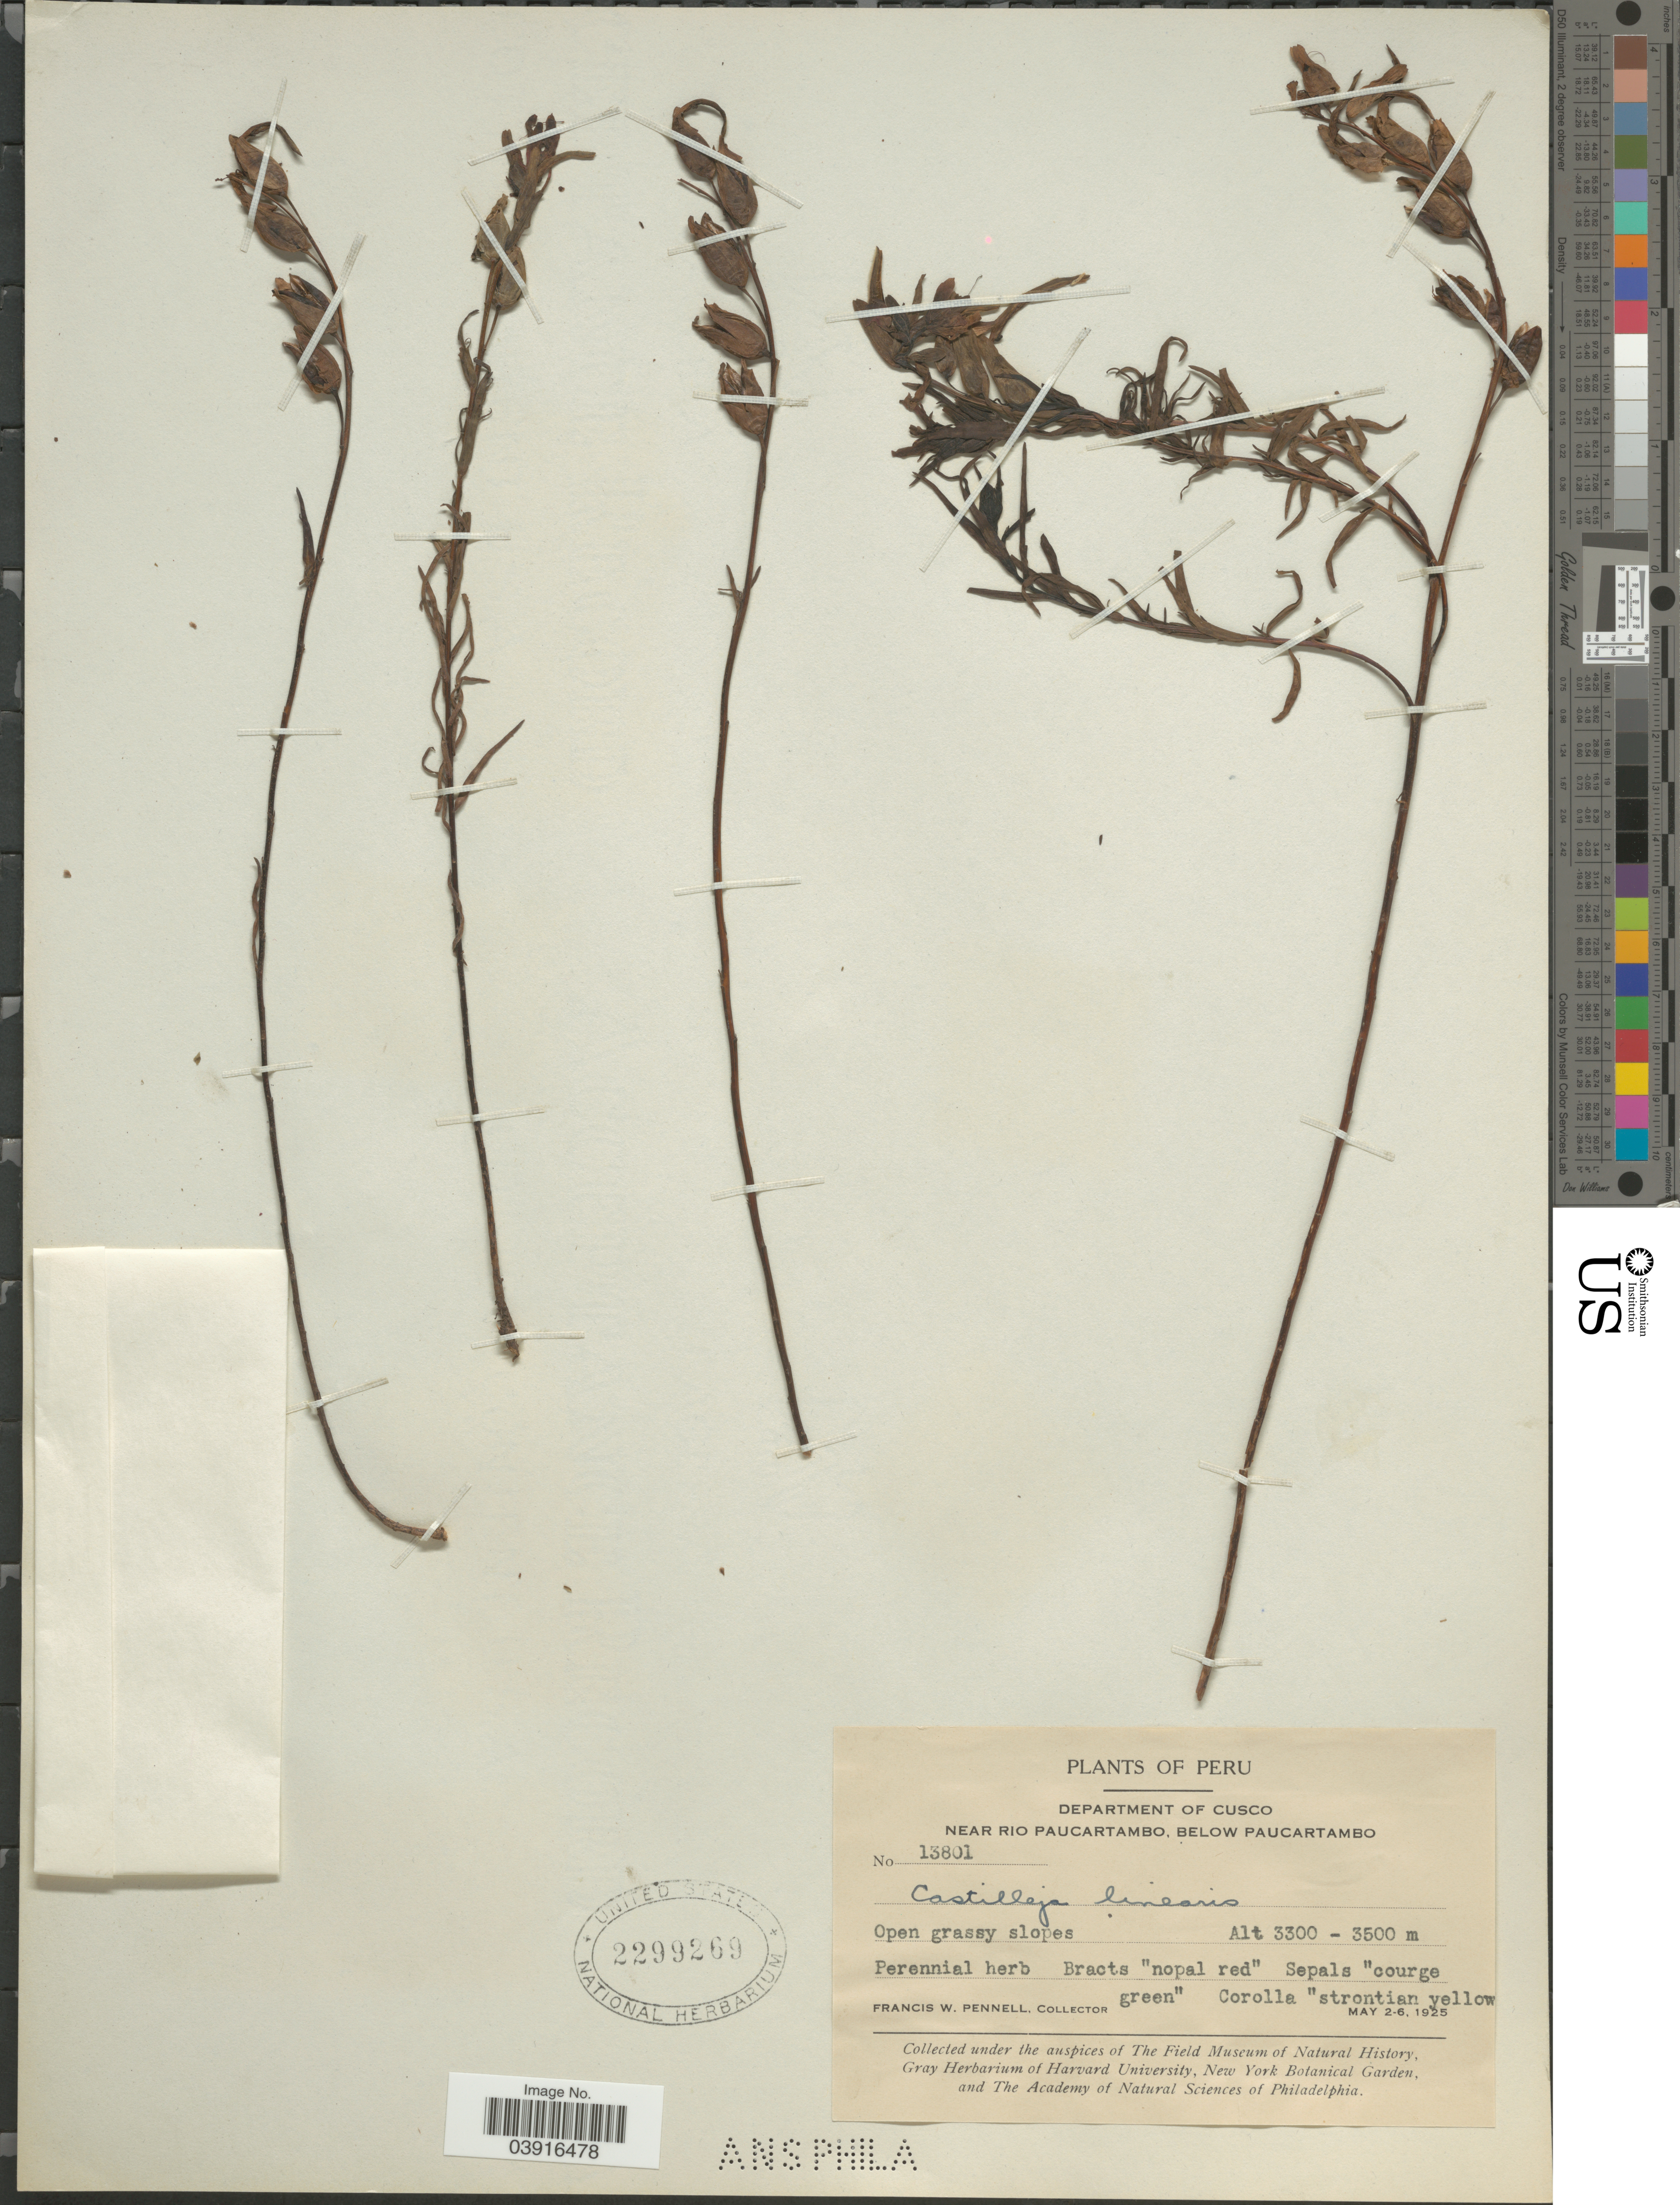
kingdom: Plantae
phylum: Tracheophyta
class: Magnoliopsida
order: Lamiales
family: Orobanchaceae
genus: Castilleja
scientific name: Castilleja virgatoides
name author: Edwin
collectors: F. W. Pennell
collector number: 13801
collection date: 1925-05-02/1925-05-06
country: Peru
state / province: Cusco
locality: Department of Cusco near Rio Paucartambo, below Paucartambo.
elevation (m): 3300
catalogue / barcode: US 2299269